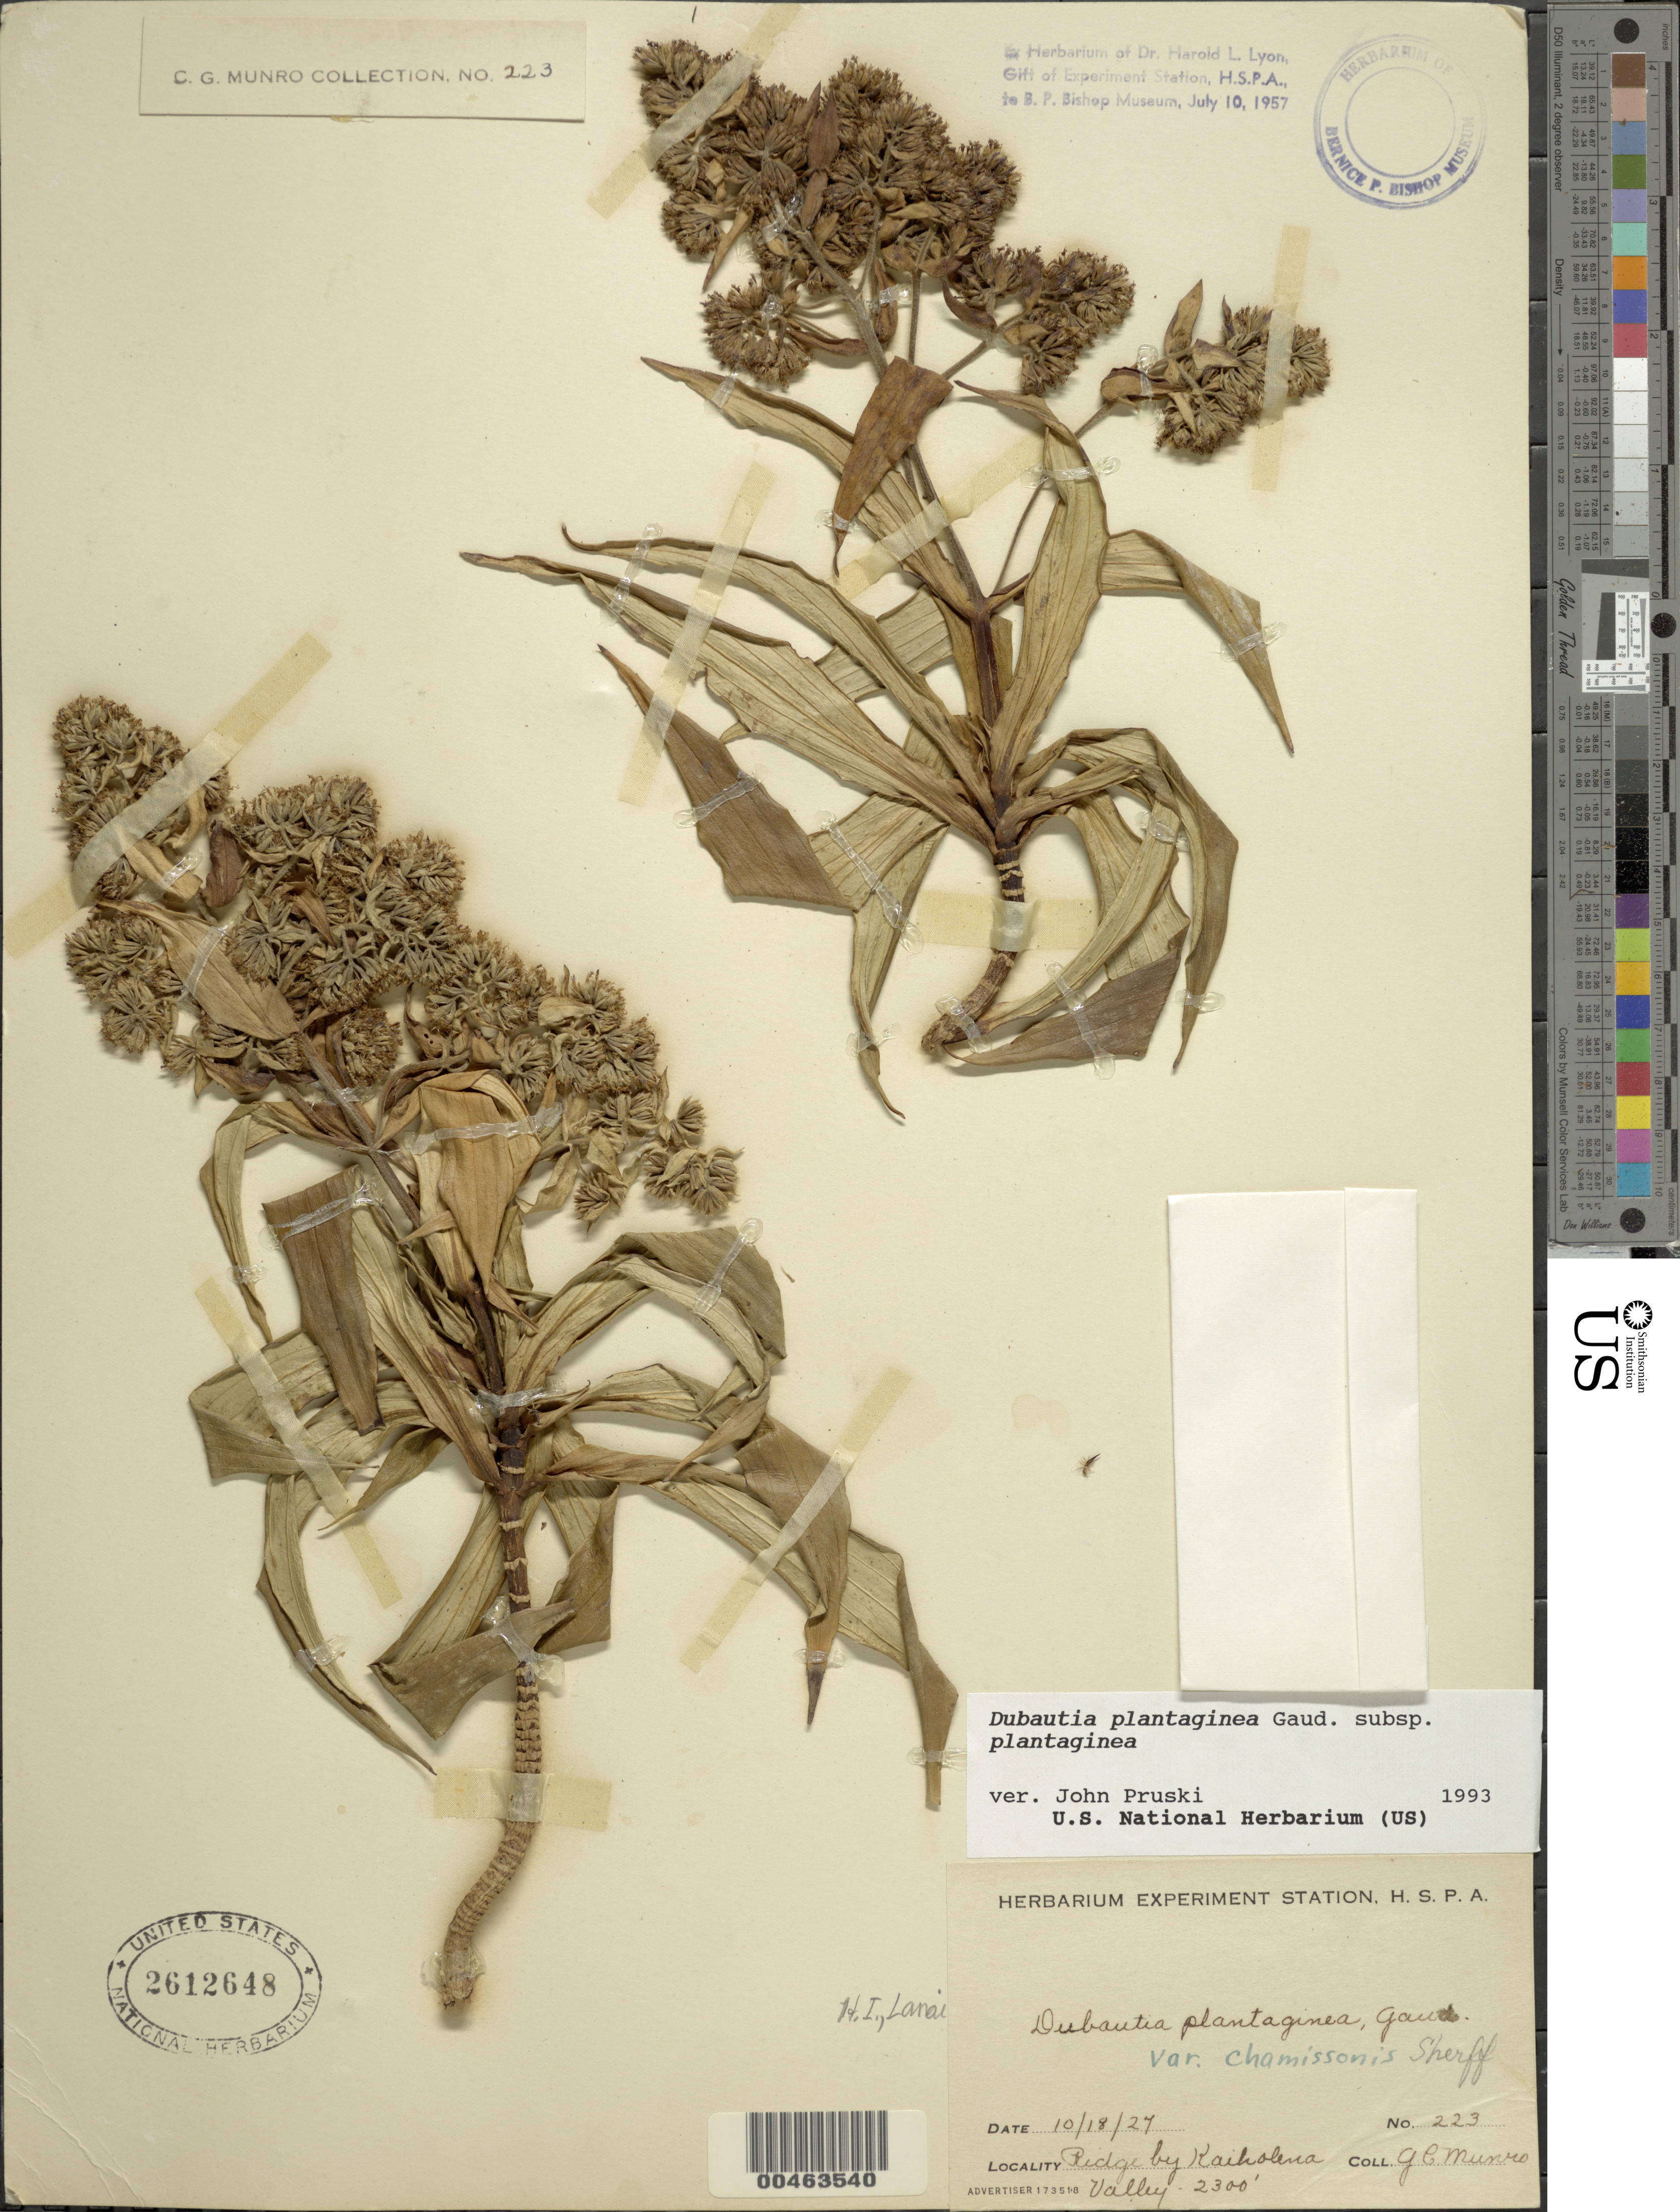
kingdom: Plantae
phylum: Tracheophyta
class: Magnoliopsida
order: Asterales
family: Asteraceae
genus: Dubautia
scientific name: Dubautia plantaginea subsp. plantaginea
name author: Gaudich.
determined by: Pruski, J. F.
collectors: G. C. Munro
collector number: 223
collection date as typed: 18 Oct 1927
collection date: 1927-10-18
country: United States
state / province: Hawaii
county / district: Maui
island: Lana'i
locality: Ridge by Kaiholena Valley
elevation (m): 701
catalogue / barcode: US 2612648